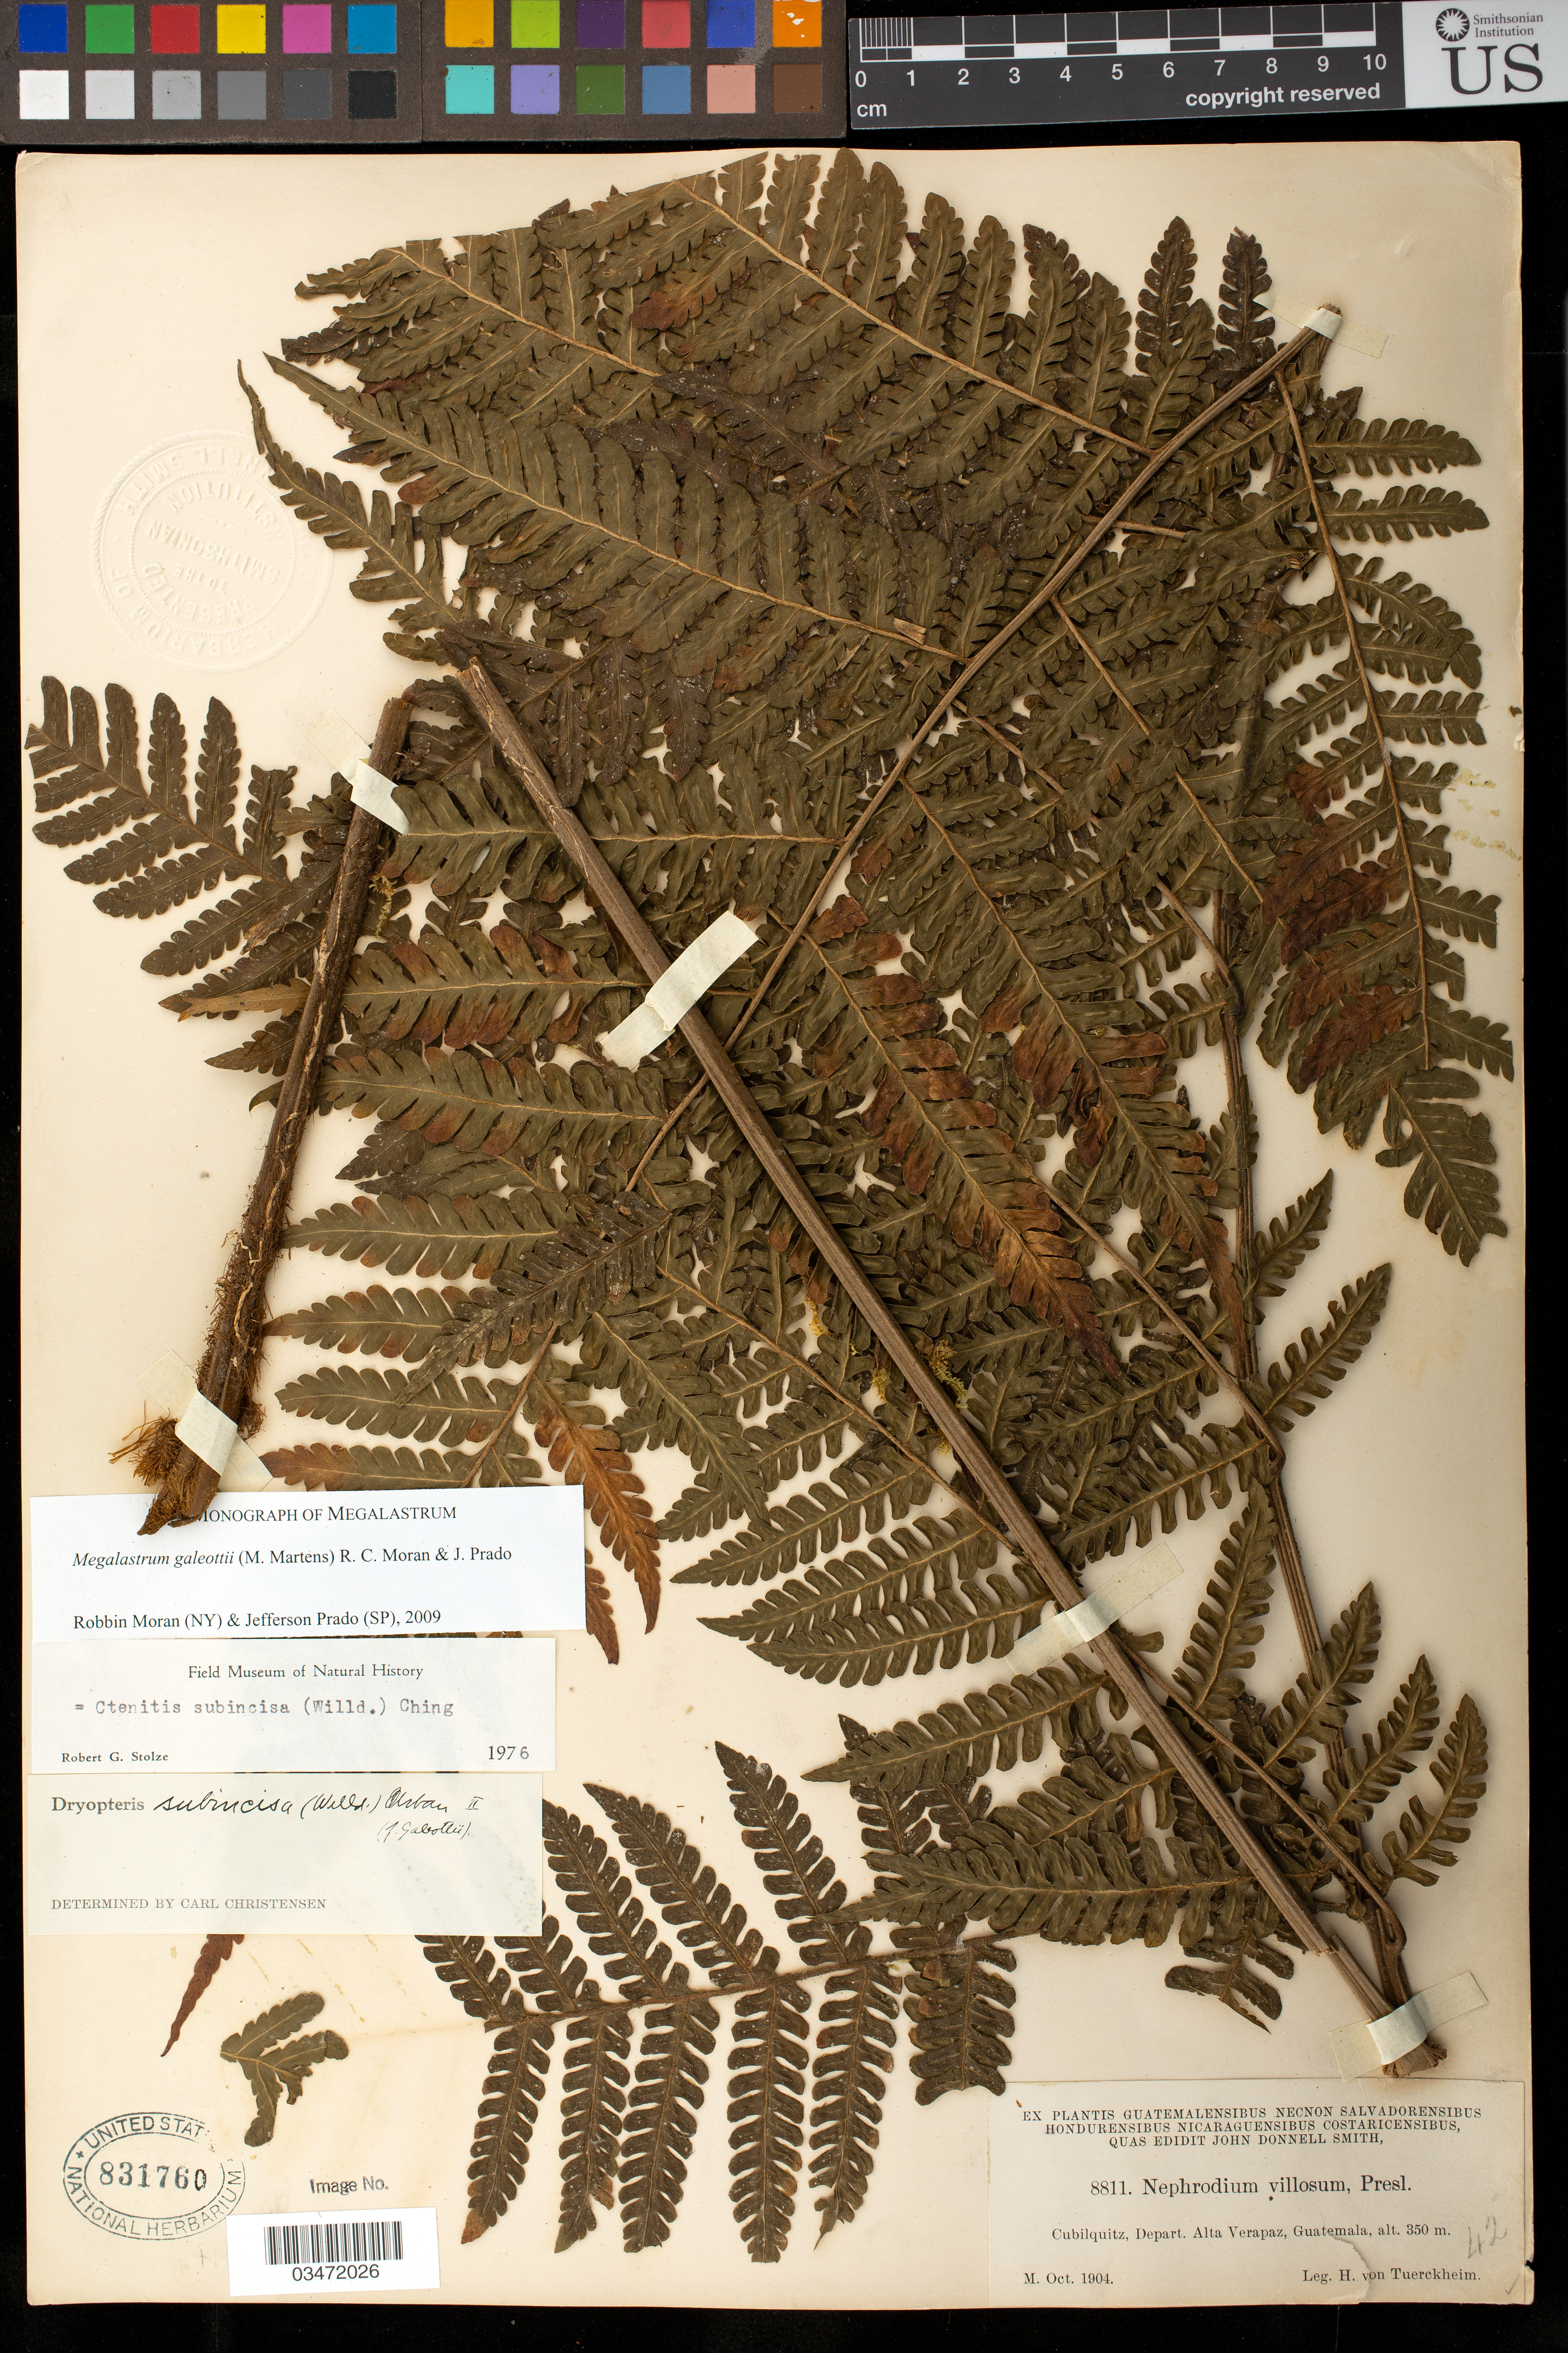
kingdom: Plantae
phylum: Tracheophyta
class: Polypodiopsida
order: Polypodiales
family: Dryopteridaceae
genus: Megalastrum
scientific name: Megalastrum galeottii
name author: (M. Martens) R.C. Moran & J. Prado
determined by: Moran, R. C.; Prado, J.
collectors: H. von Türckheim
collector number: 8811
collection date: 1904-10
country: Guatemala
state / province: Alta Verapaz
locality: Cubilquitz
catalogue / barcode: US 831760